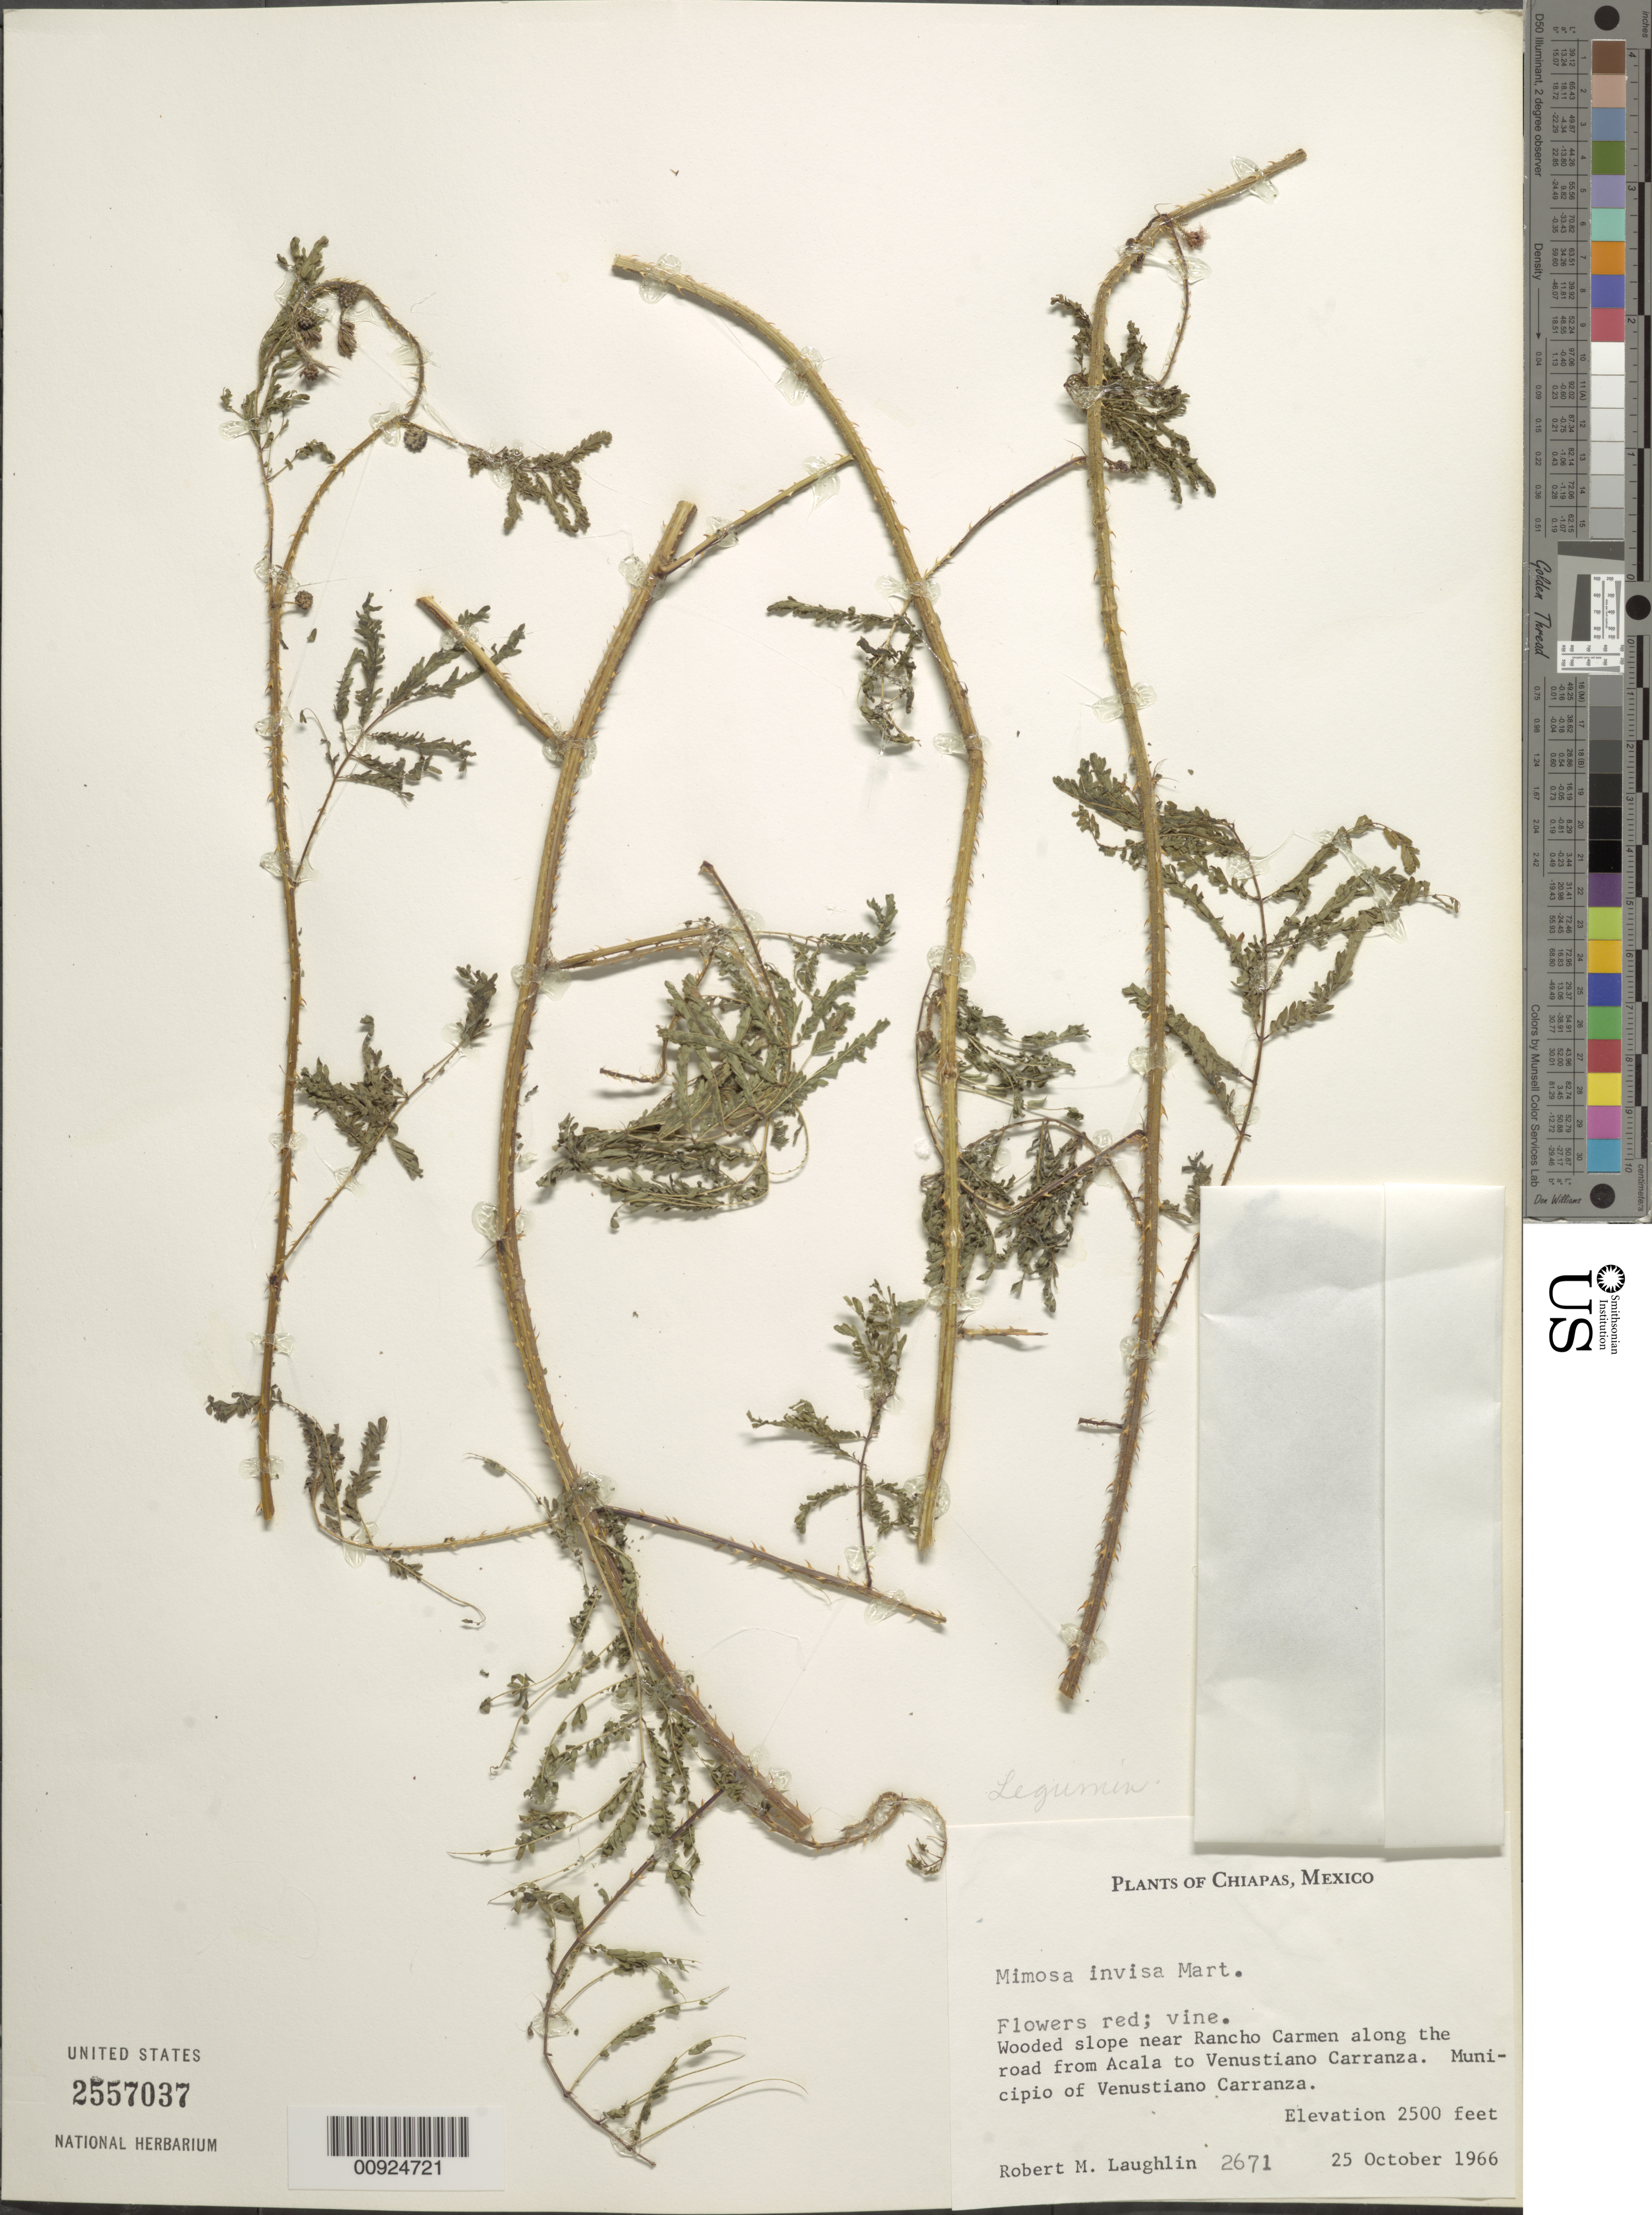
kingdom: Plantae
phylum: Tracheophyta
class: Magnoliopsida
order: Fabales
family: Fabaceae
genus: Mimosa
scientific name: Mimosa invisa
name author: Mart. ex Colla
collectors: R. M. Laughlin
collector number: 2671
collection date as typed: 25 Oct 1966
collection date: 1966-10-25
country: Mexico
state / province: Chiapas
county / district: Venustiano Carranza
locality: Near Rancho Carmen along the road from Acala to Venustiano Carranza. Municipio of Venustiano Carranza, Chiapas.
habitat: Wooded slope.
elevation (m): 762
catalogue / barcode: US 2557037